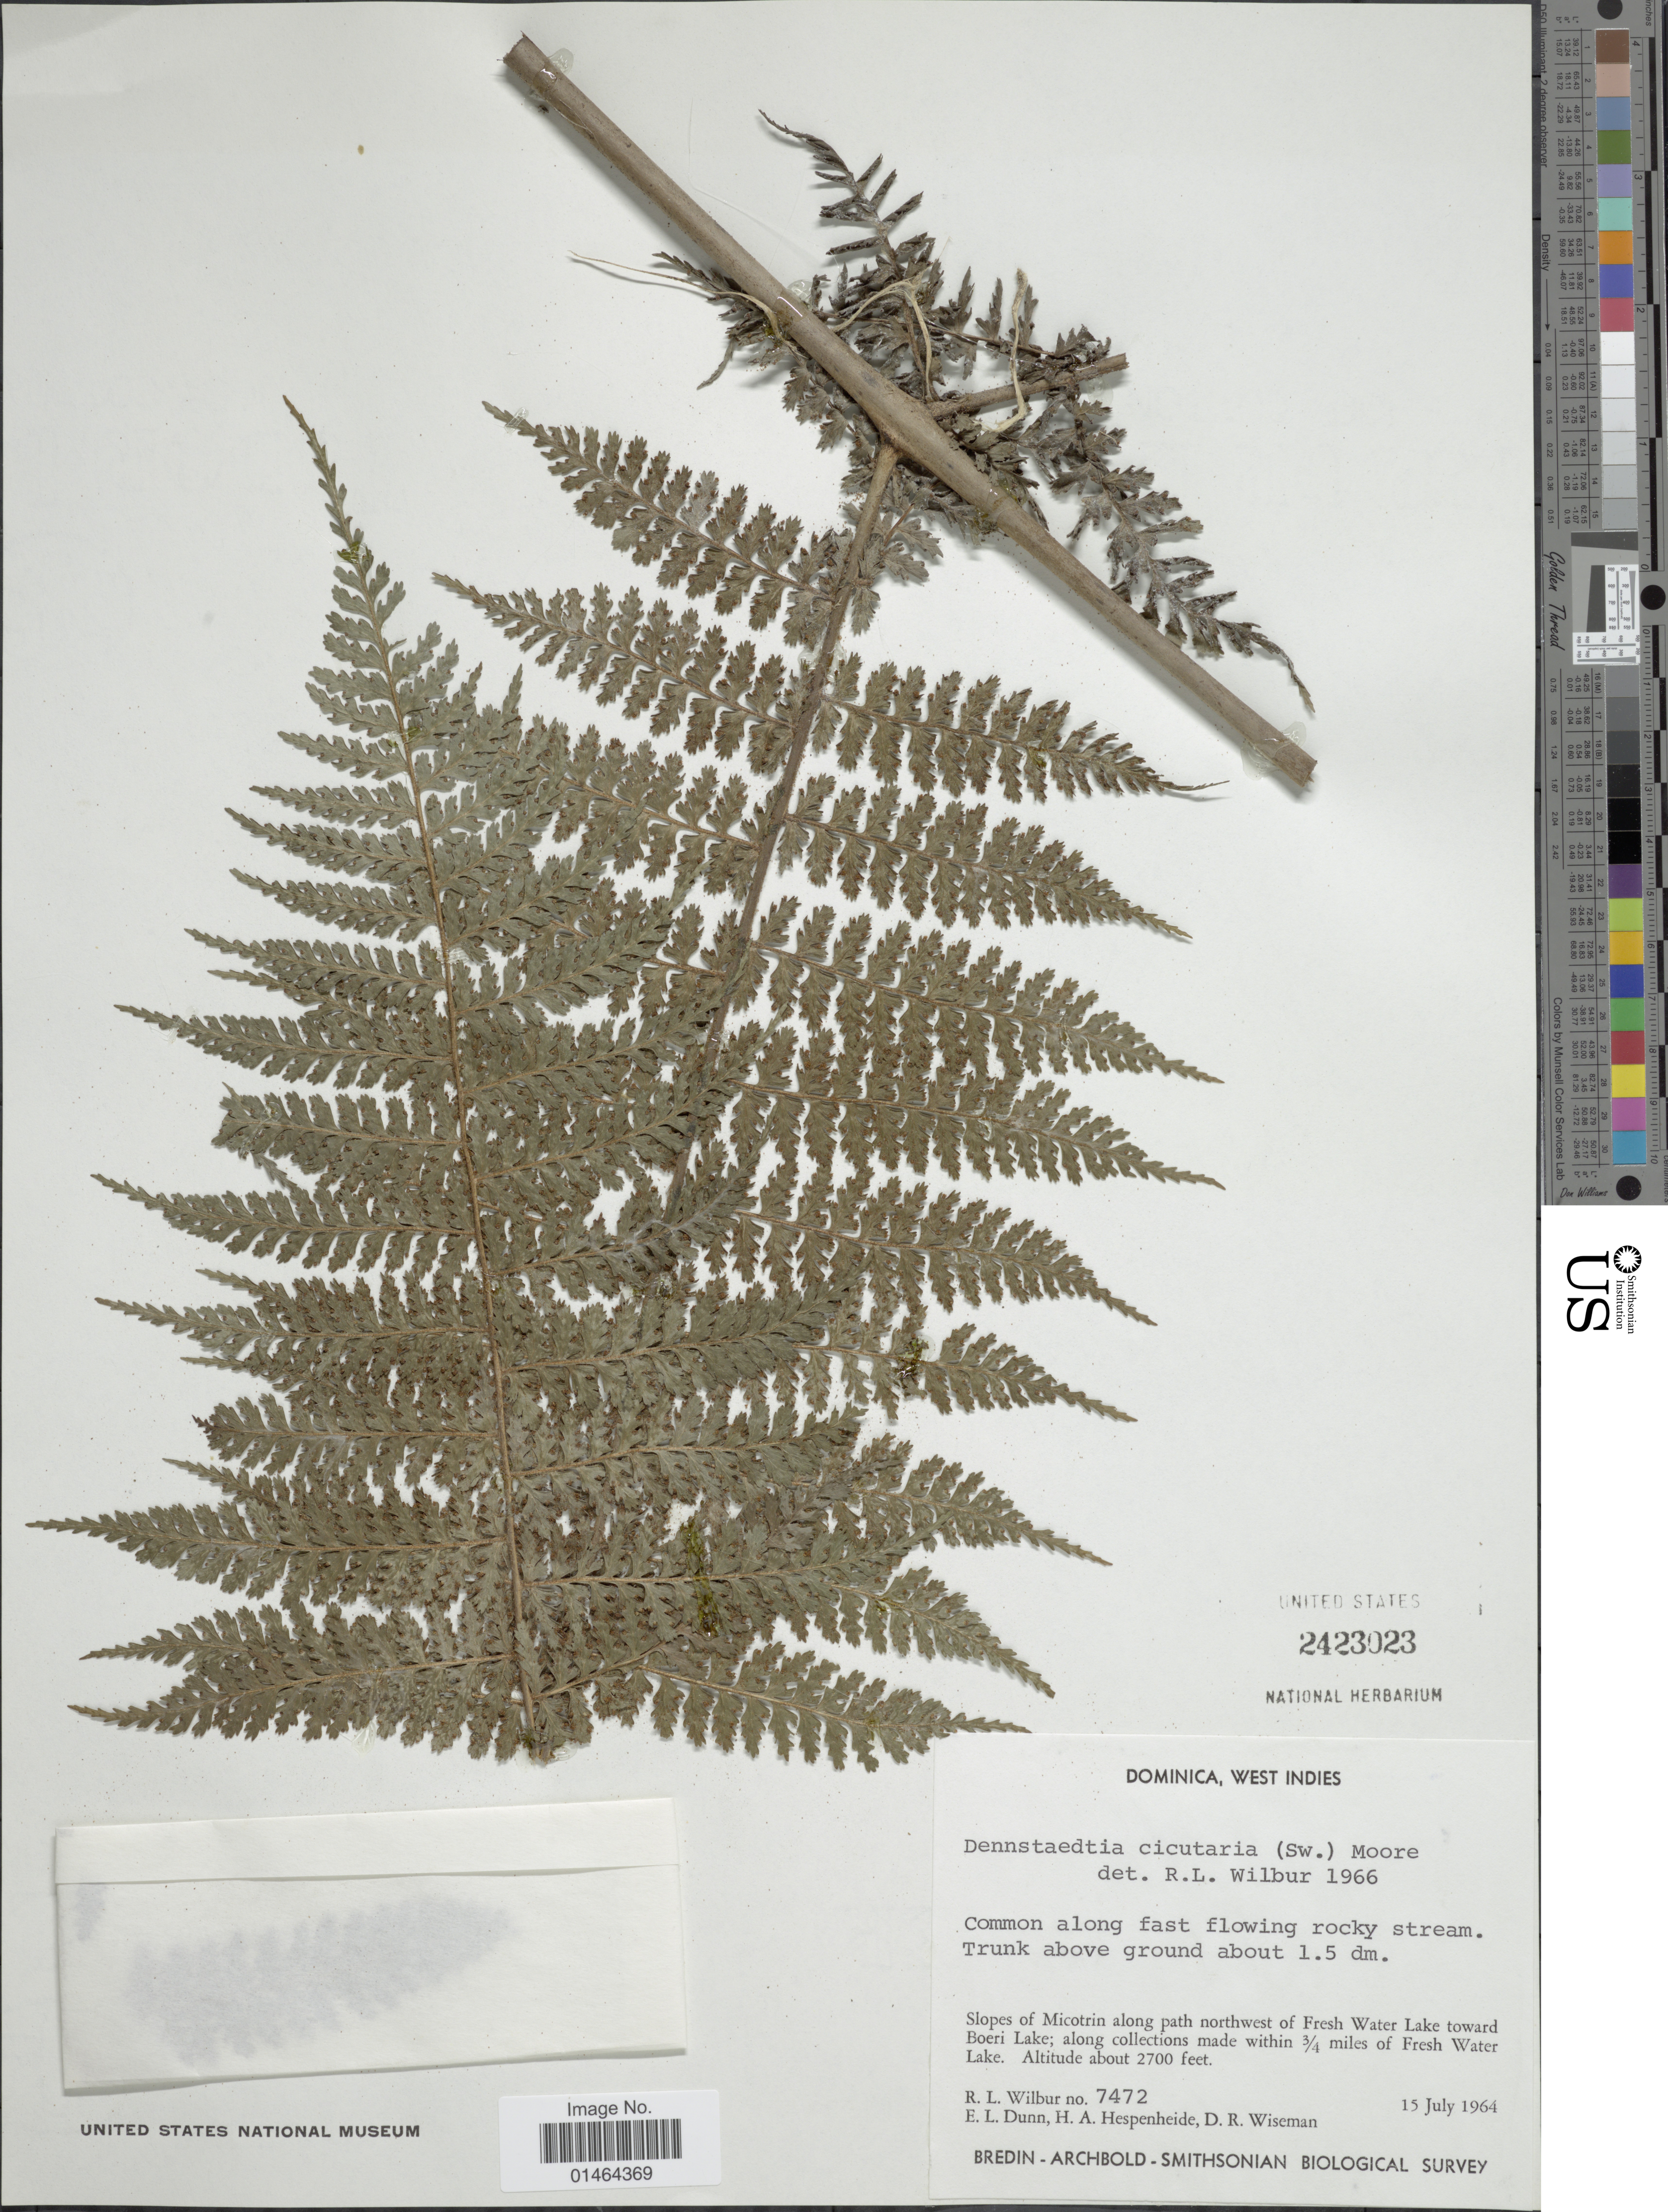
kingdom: Plantae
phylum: Tracheophyta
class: Polypodiopsida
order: Polypodiales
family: Dennstaedtiaceae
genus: Dennstaedtia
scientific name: Dennstaedtia cicutaria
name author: (Sw.) T. Moore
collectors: R. L. Wilbur, E. Dunn, H. A. Hespenheide & D. R. Wiseman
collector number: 7472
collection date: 1964-07-15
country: Dominica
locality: Slopes of Micotrin along path northwest of Fresh Water Lake toward Boeri Lake; along collections made within ¾ miles of Fresh Water Lake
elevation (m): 823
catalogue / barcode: US 2423023